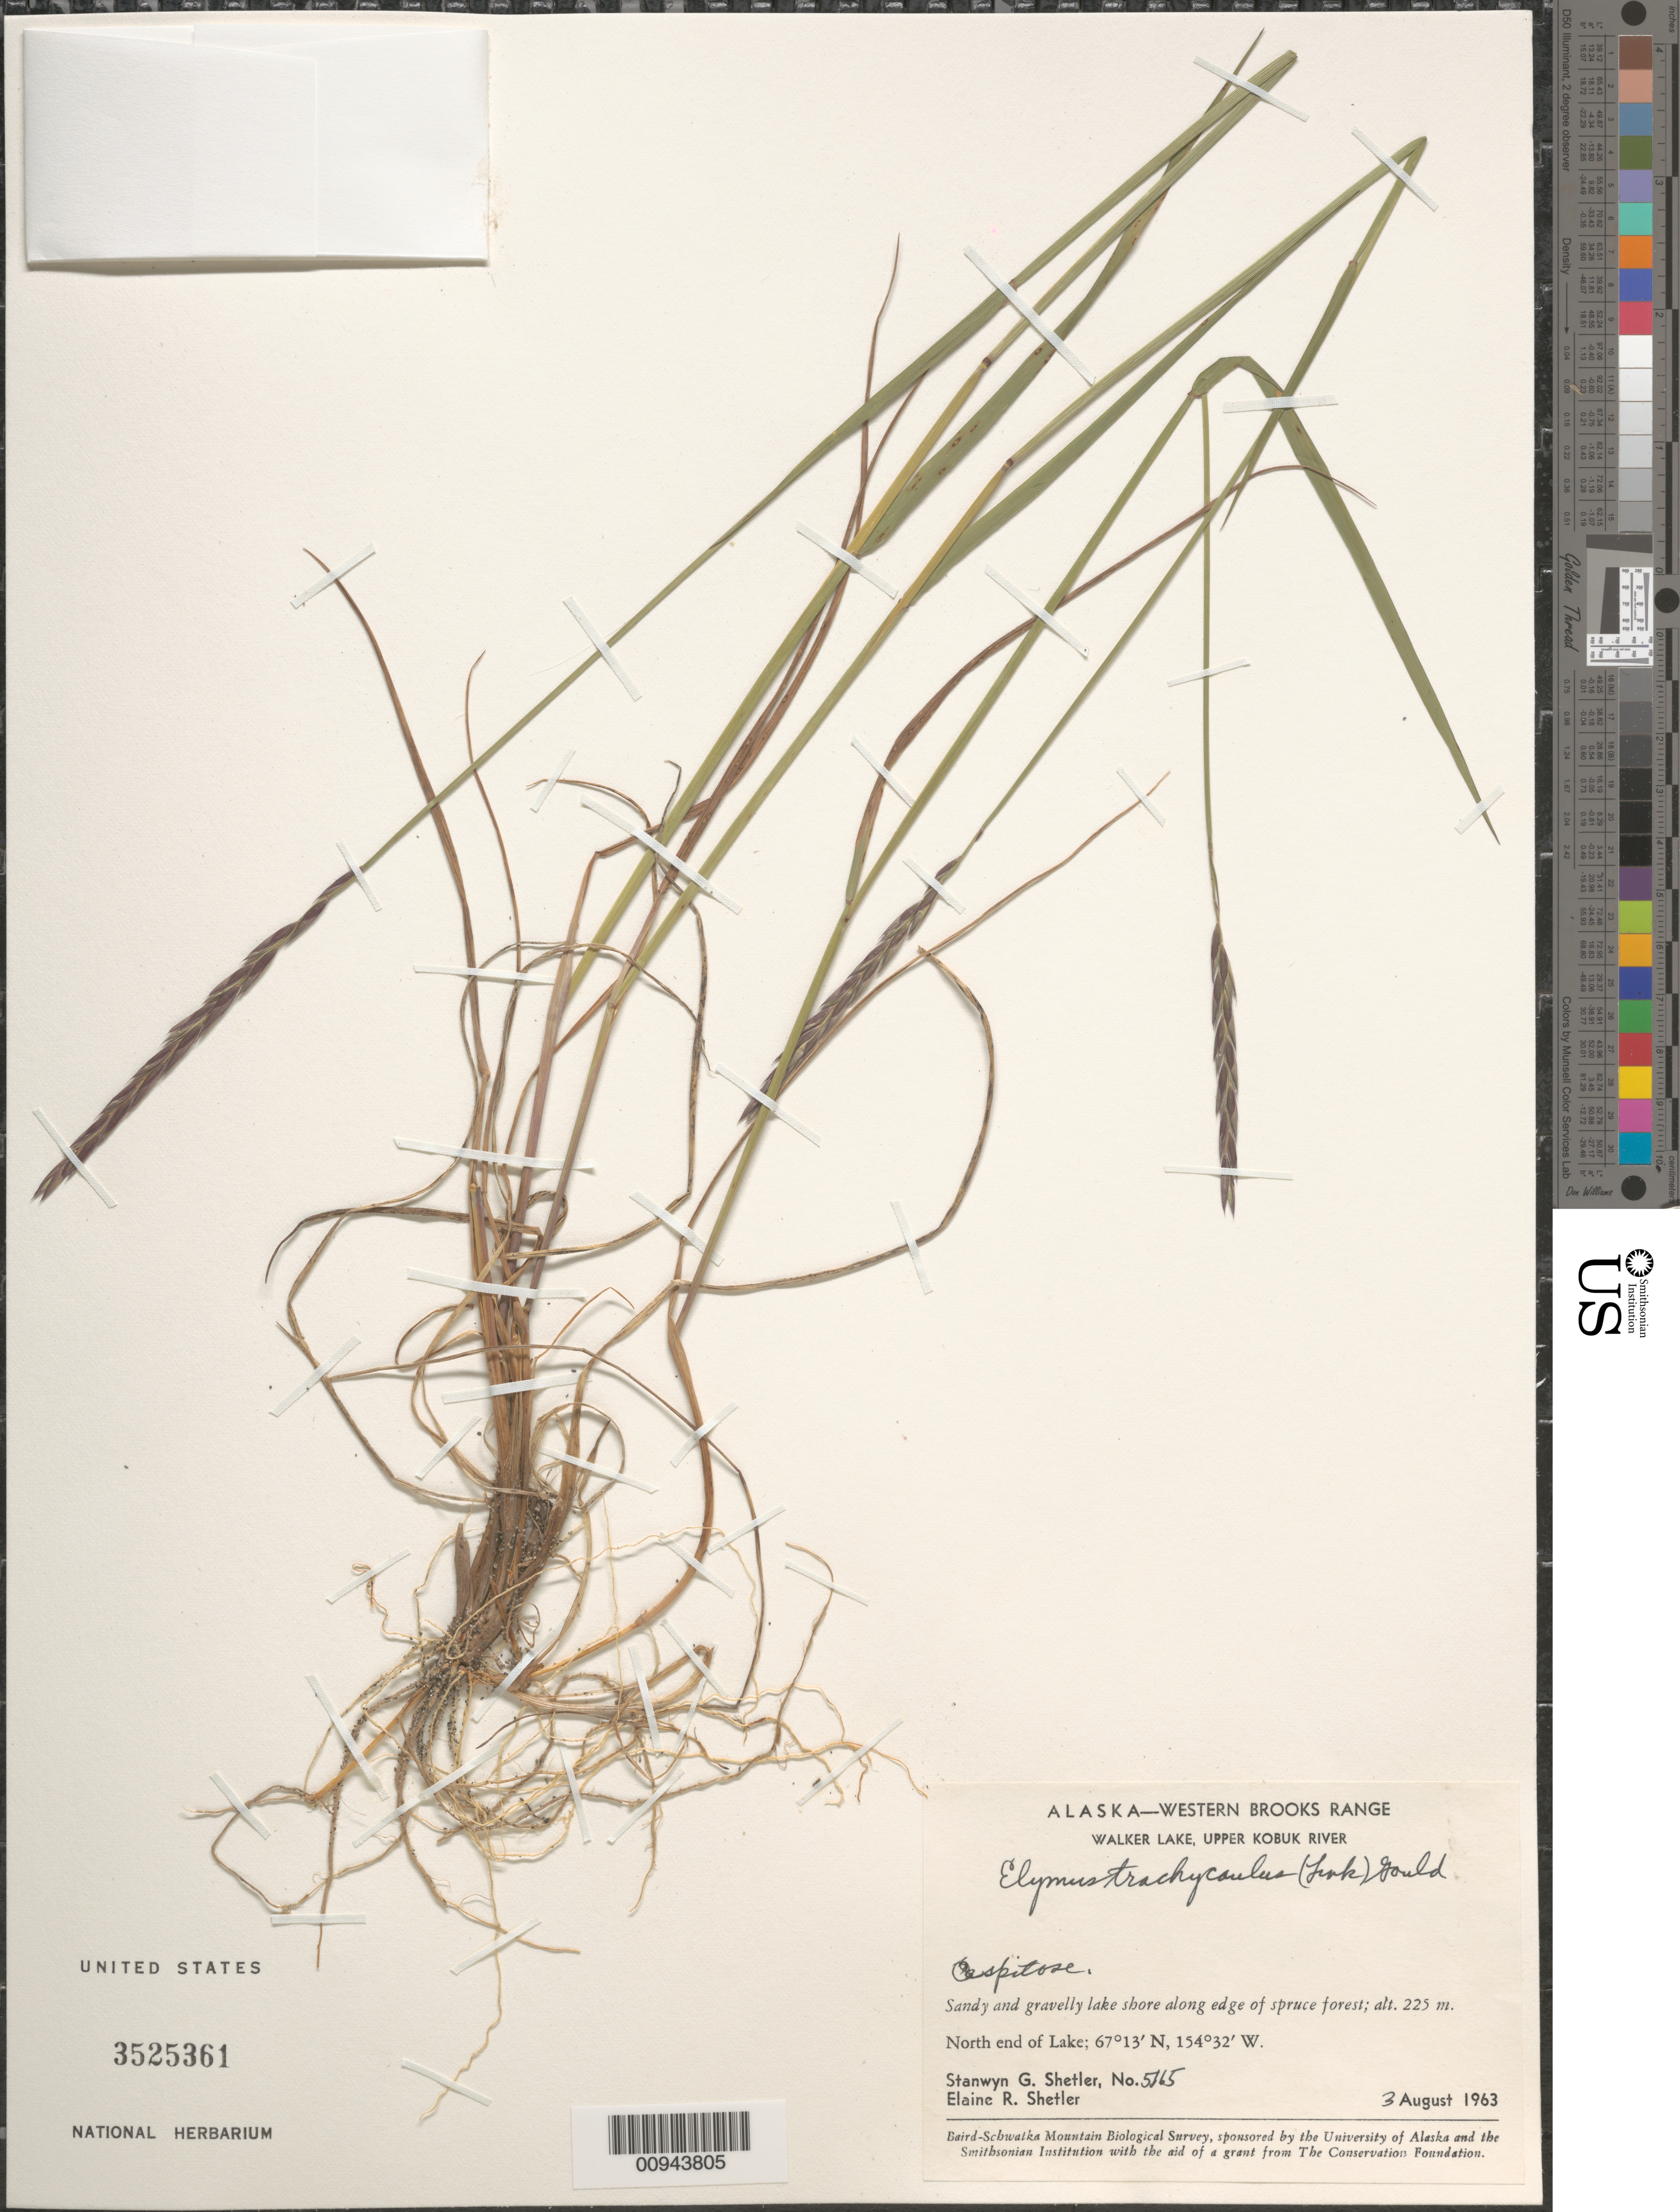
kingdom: Plantae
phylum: Tracheophyta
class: Liliopsida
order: Poales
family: Poaceae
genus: Elymus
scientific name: Elymus trachycaulus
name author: (Link) Gould ex Shinners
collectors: S. Shetler & E. R. Shetler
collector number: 5165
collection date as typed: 03 Aug 1963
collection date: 1963-08-03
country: United States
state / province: Alaska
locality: North end of Walker Lake. Western Brooks Range, Upper Kobuk River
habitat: Sandy and gravelly lake shore along edge of spruce forest.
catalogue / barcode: US 3525361